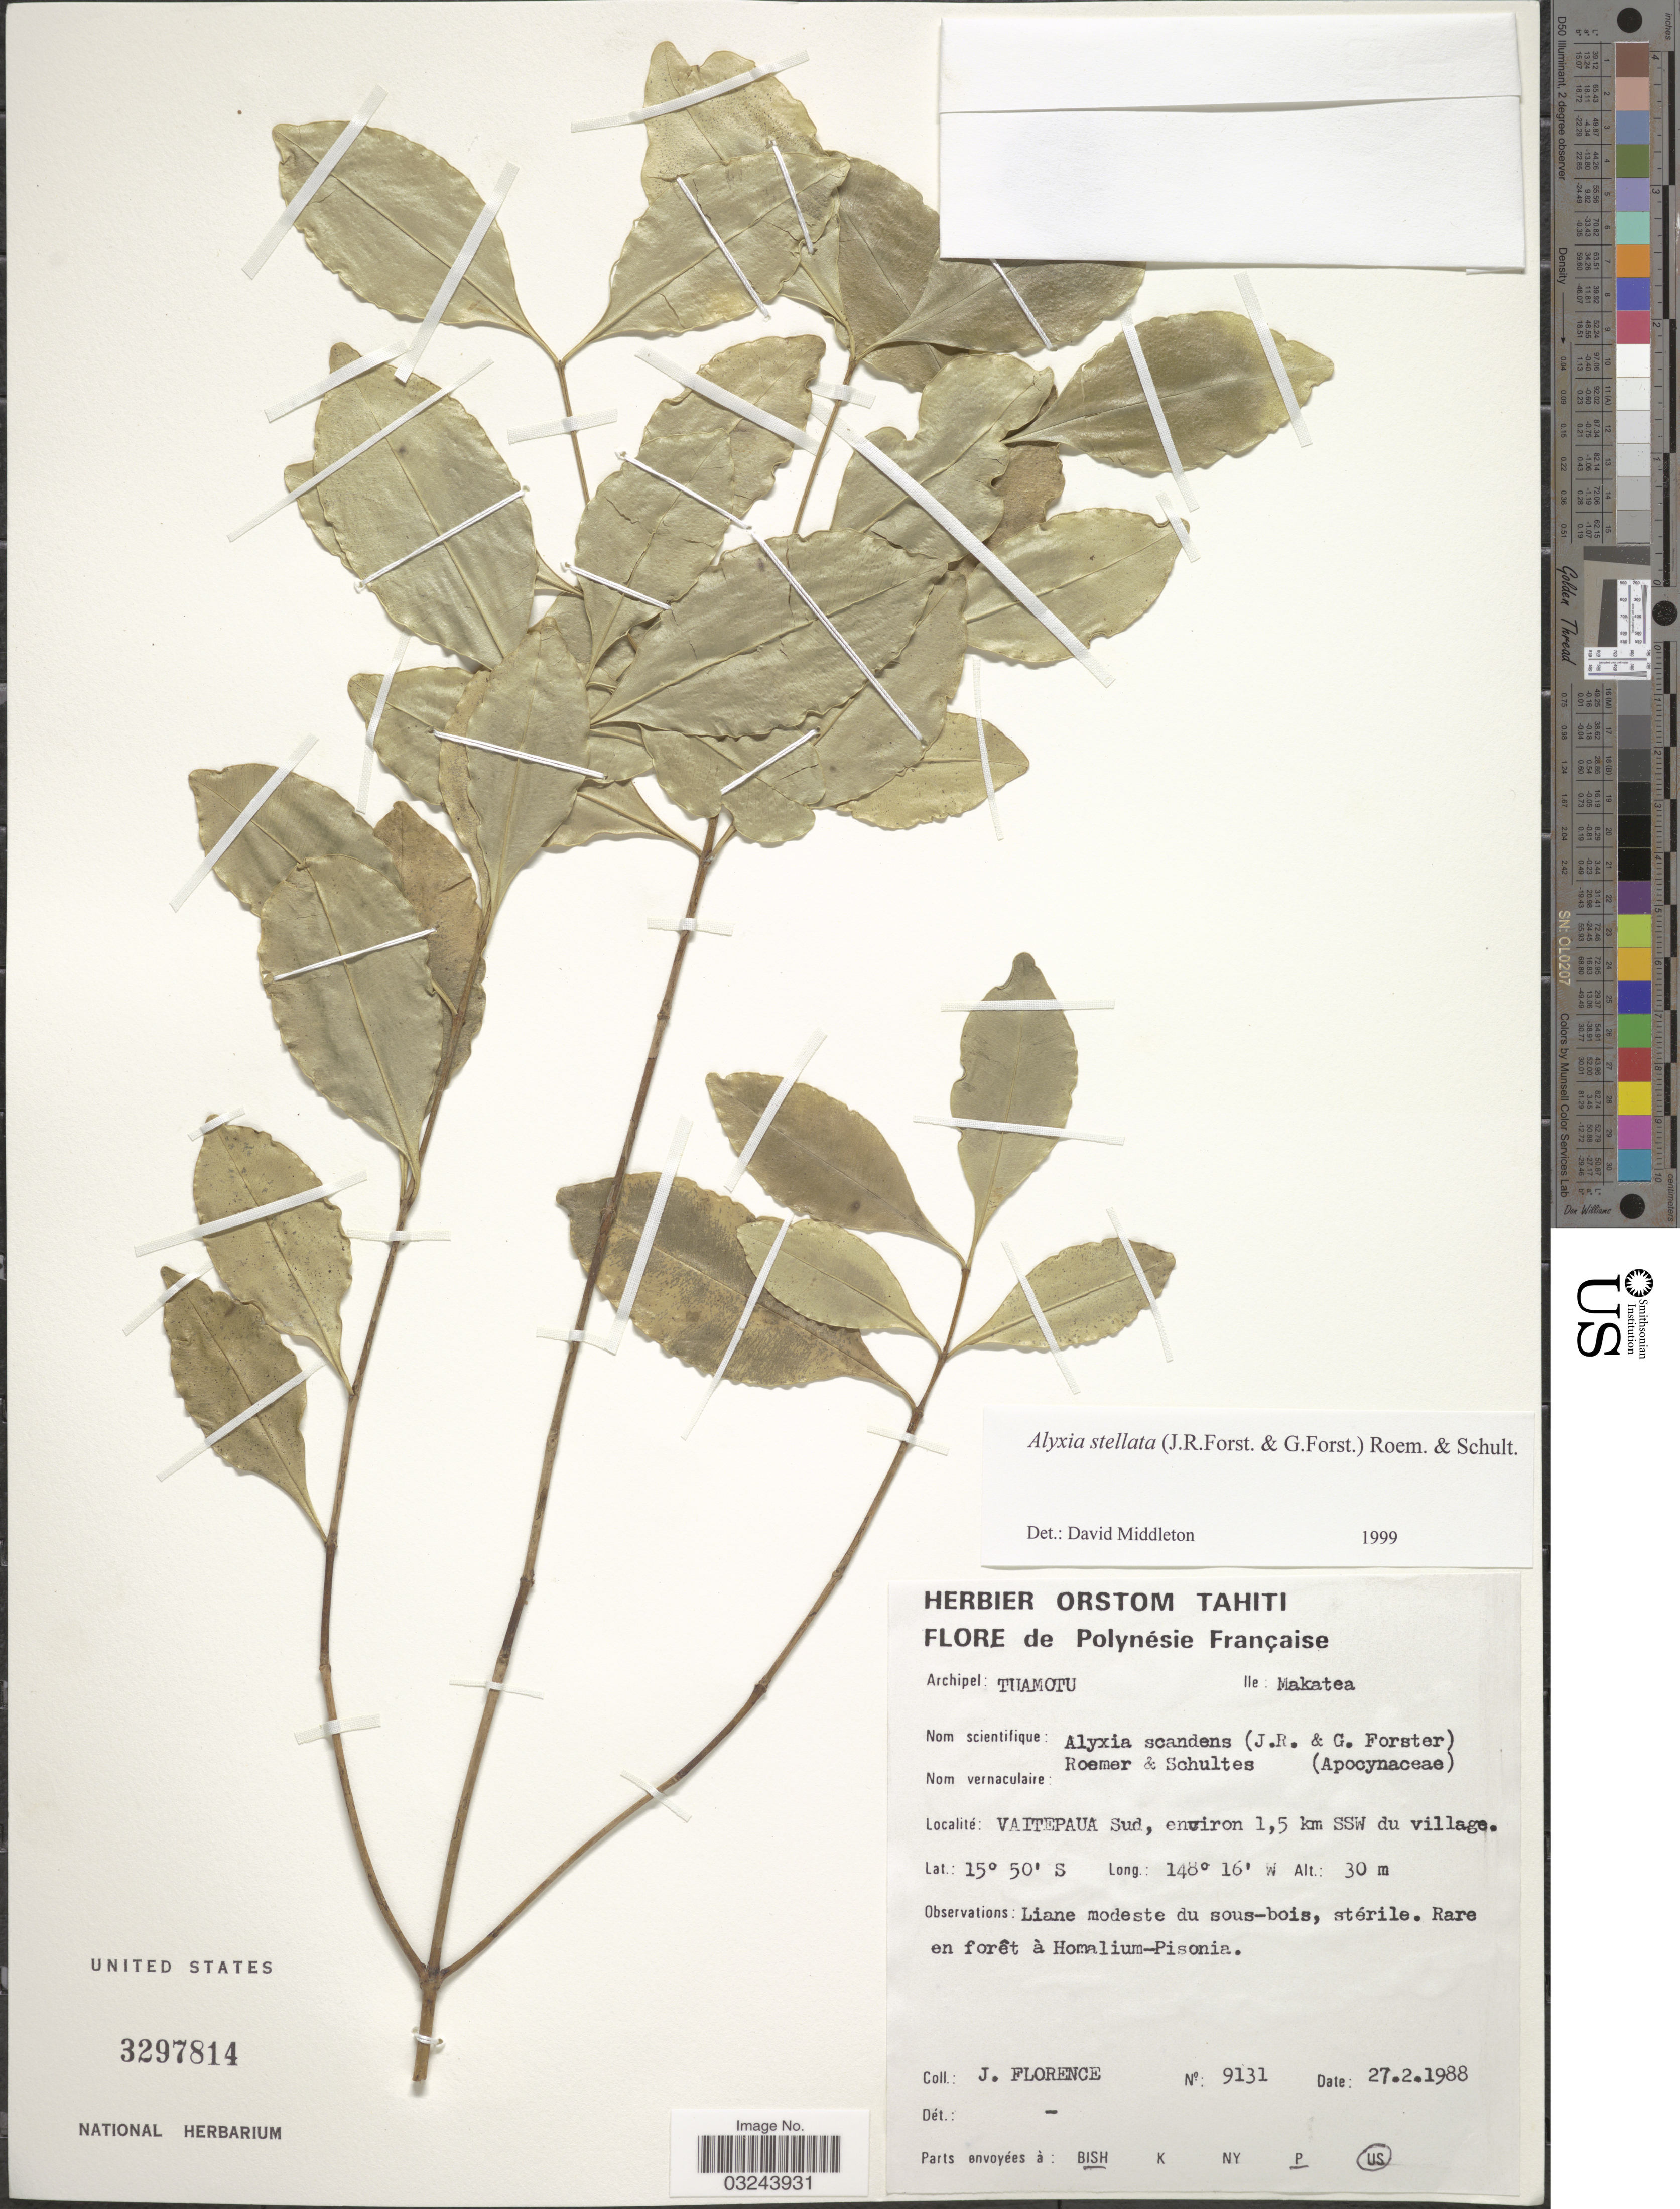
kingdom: Plantae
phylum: Tracheophyta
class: Magnoliopsida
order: Gentianales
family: Apocynaceae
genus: Alyxia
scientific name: Alyxia stellata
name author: (J.R. Forst. & G. Forst.) Roem. & Schult.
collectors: J. Florence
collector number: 9131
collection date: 1988-02-27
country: French Polynesia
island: Makatea [Aurora]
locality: Polynésie Française. Archipel: Tuamotu. Ile: Makatea. Vaitepaua Sud, environ 1,5 km SSW du village.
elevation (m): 30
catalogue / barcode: US 3297814